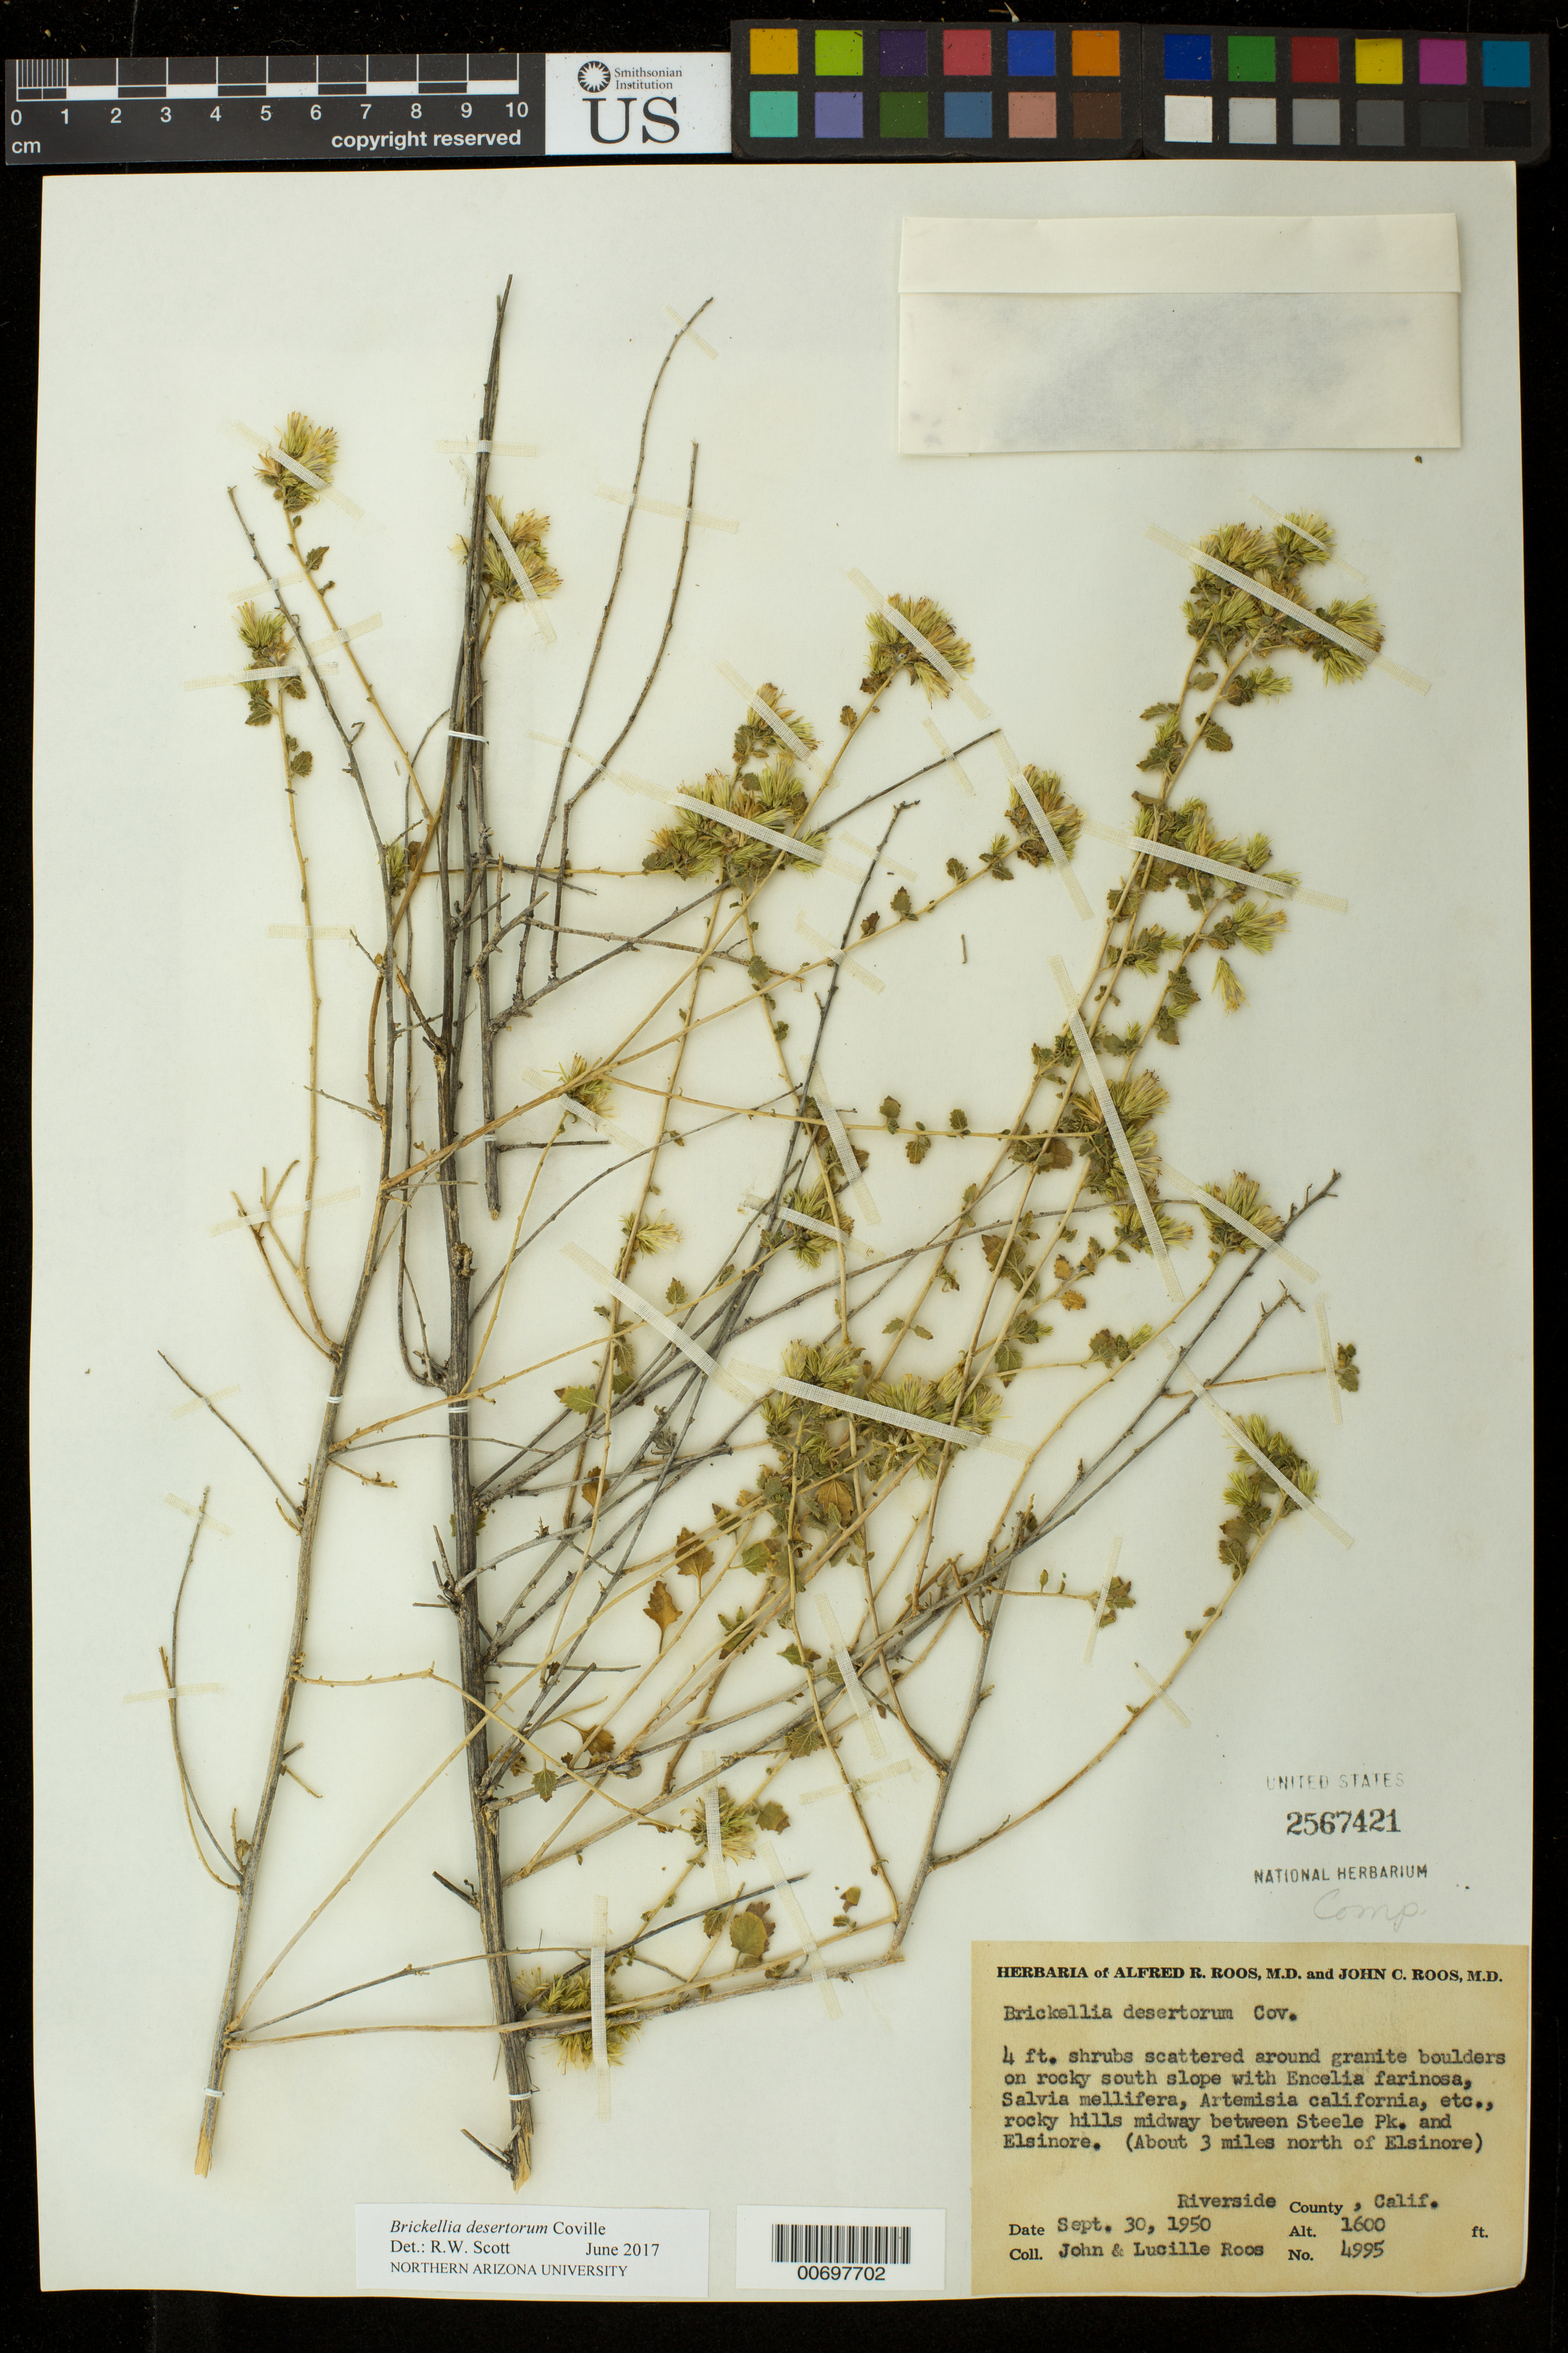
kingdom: Plantae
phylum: Tracheophyta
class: Magnoliopsida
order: Asterales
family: Asteraceae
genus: Brickellia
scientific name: Brickellia desertorum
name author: Coville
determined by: Scott, Randall W., (ASC), Northern Arizona University (UNITED STATES)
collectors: J. C. Roos & L. Roos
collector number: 4995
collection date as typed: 30 Sep 1950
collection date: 1950-09-30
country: United States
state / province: California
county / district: Riverside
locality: Rocky hills midway between Steele Pk. and Elsinore. (About 3 miles north of Elsinore)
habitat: Scattered around granite boulders on rocky south slope with Encelia farinosa, Salvia mellifera, Artemisia california, etc.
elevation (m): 488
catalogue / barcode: US 2567421